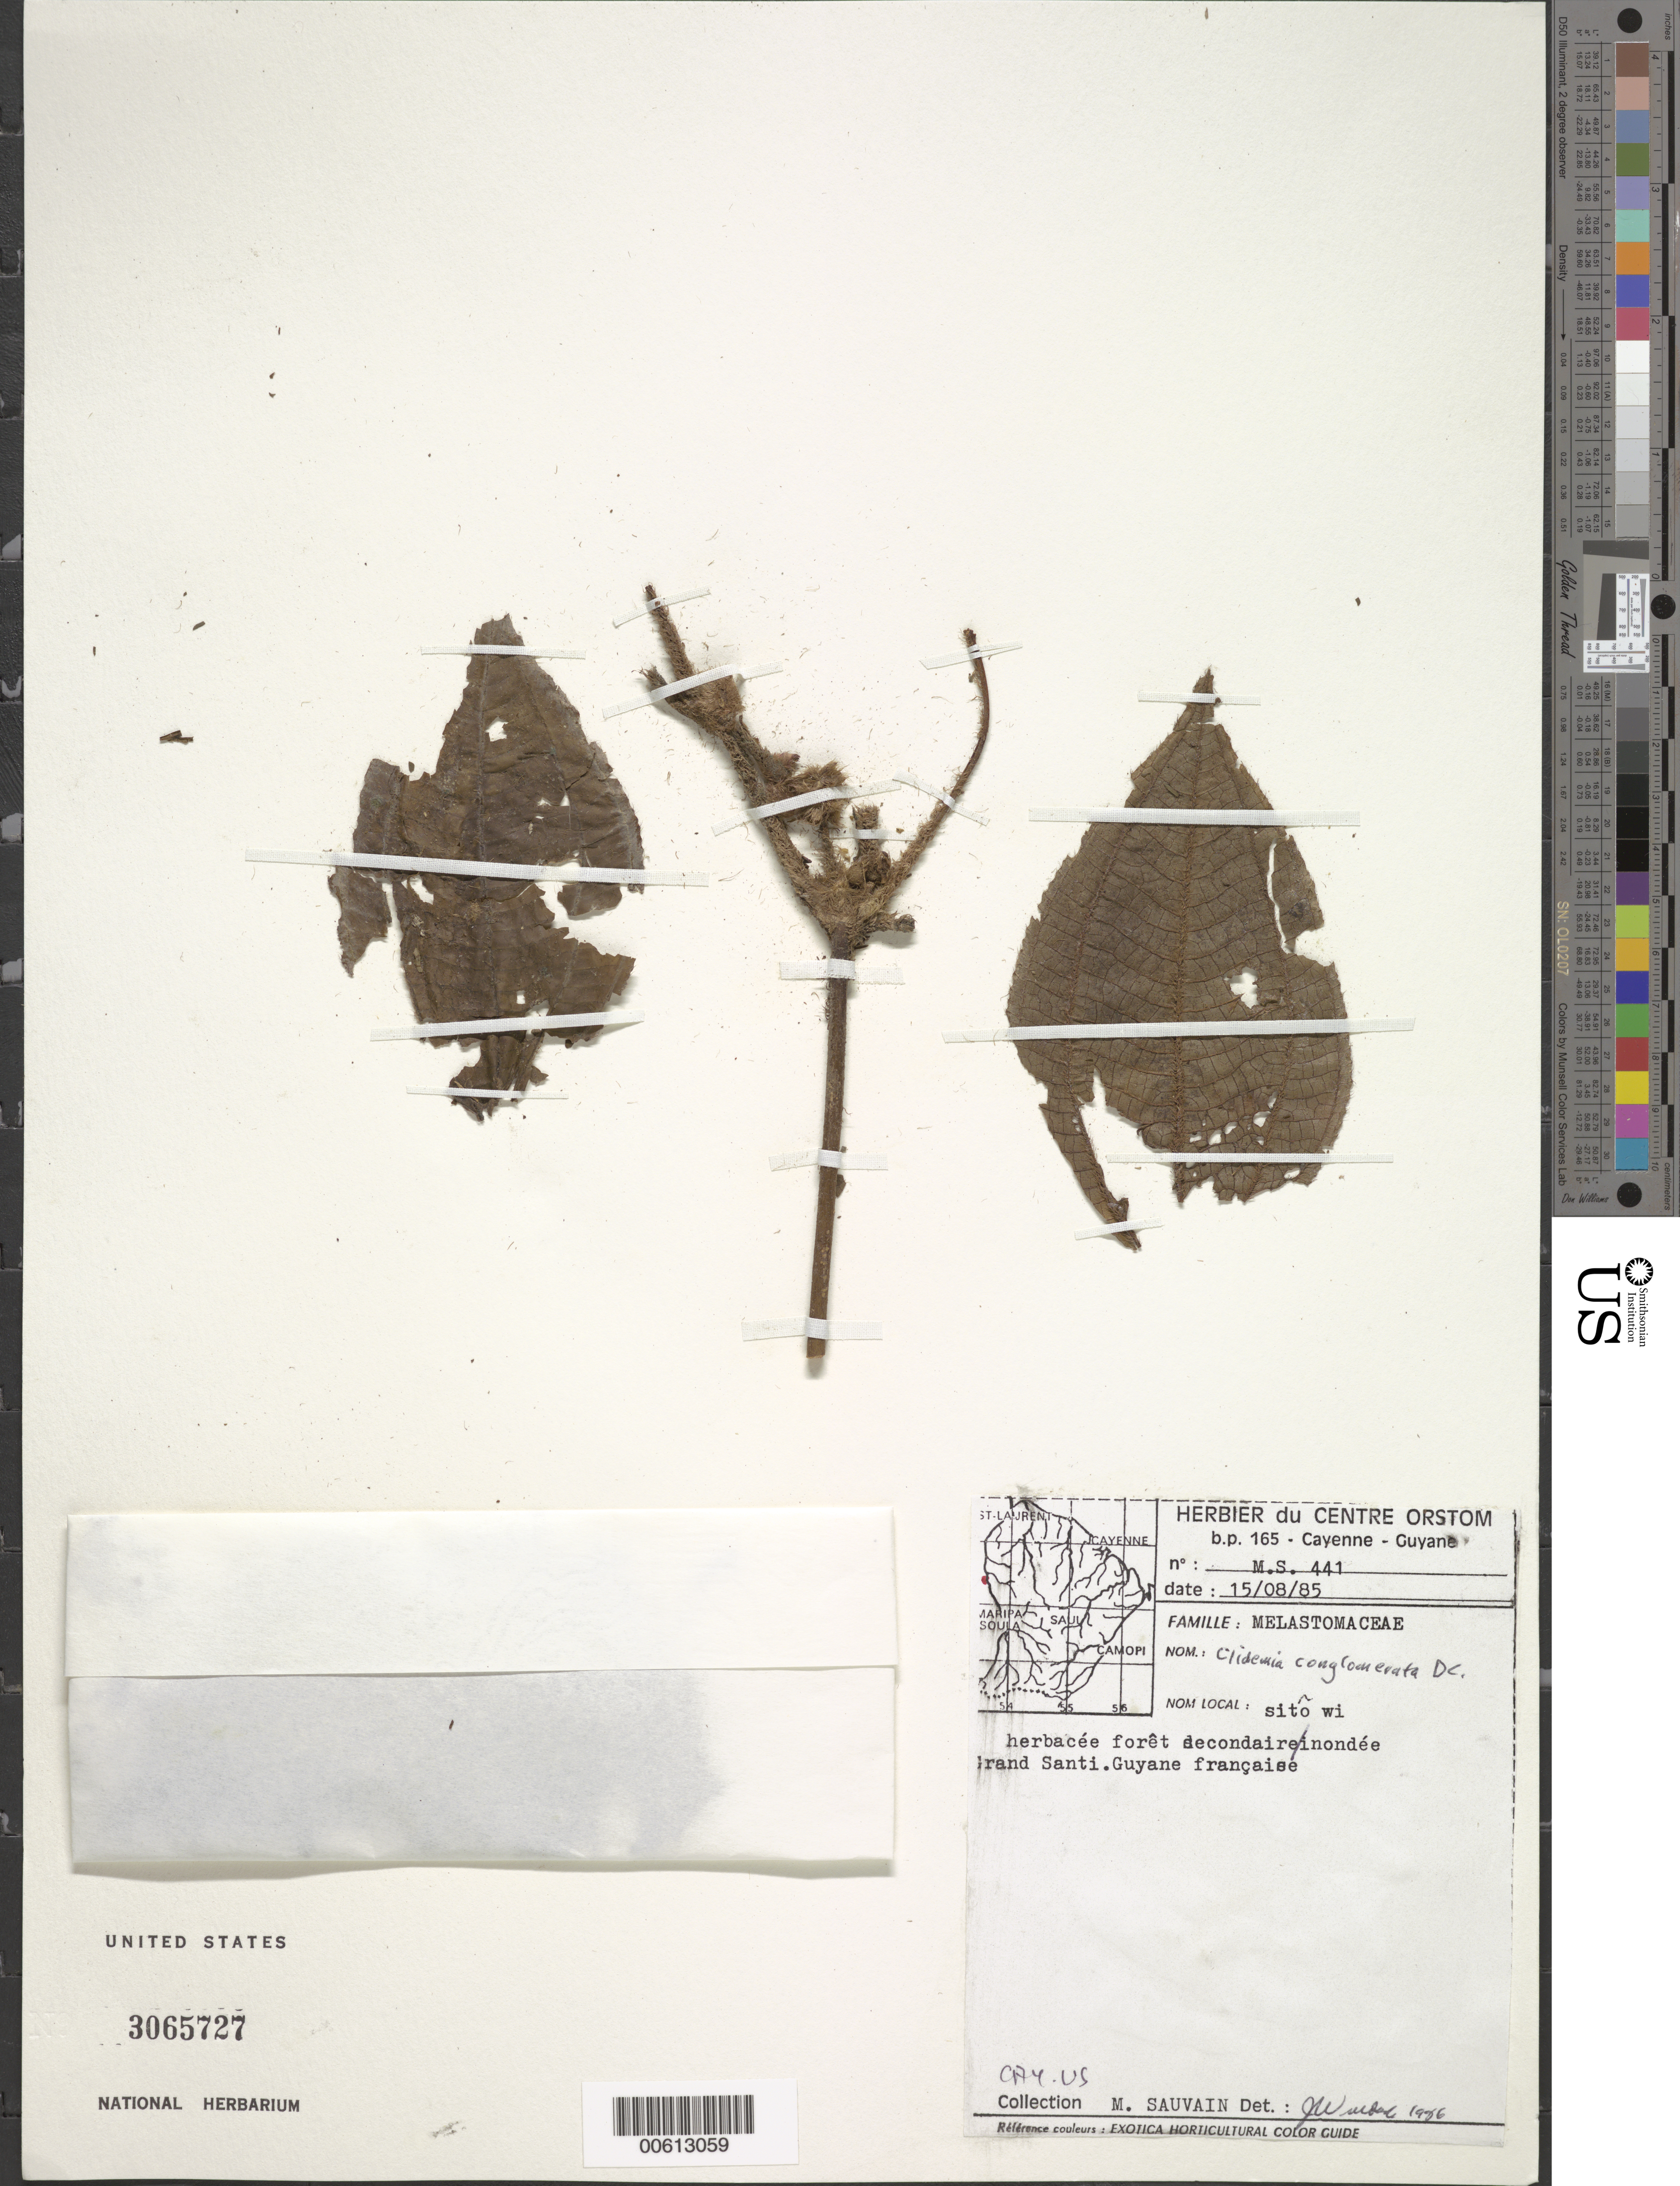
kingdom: Plantae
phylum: Tracheophyta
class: Magnoliopsida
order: Myrtales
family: Melastomataceae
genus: Clidemia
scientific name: Clidemia conglomerata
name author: DC.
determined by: Wurdack, John J., (US), US (UNITED STATES)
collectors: M. Sauvain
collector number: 441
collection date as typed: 15-Aug-85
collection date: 1985-08-15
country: French Guiana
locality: Grand Santi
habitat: Foret secondaire inondee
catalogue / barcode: US 3065727